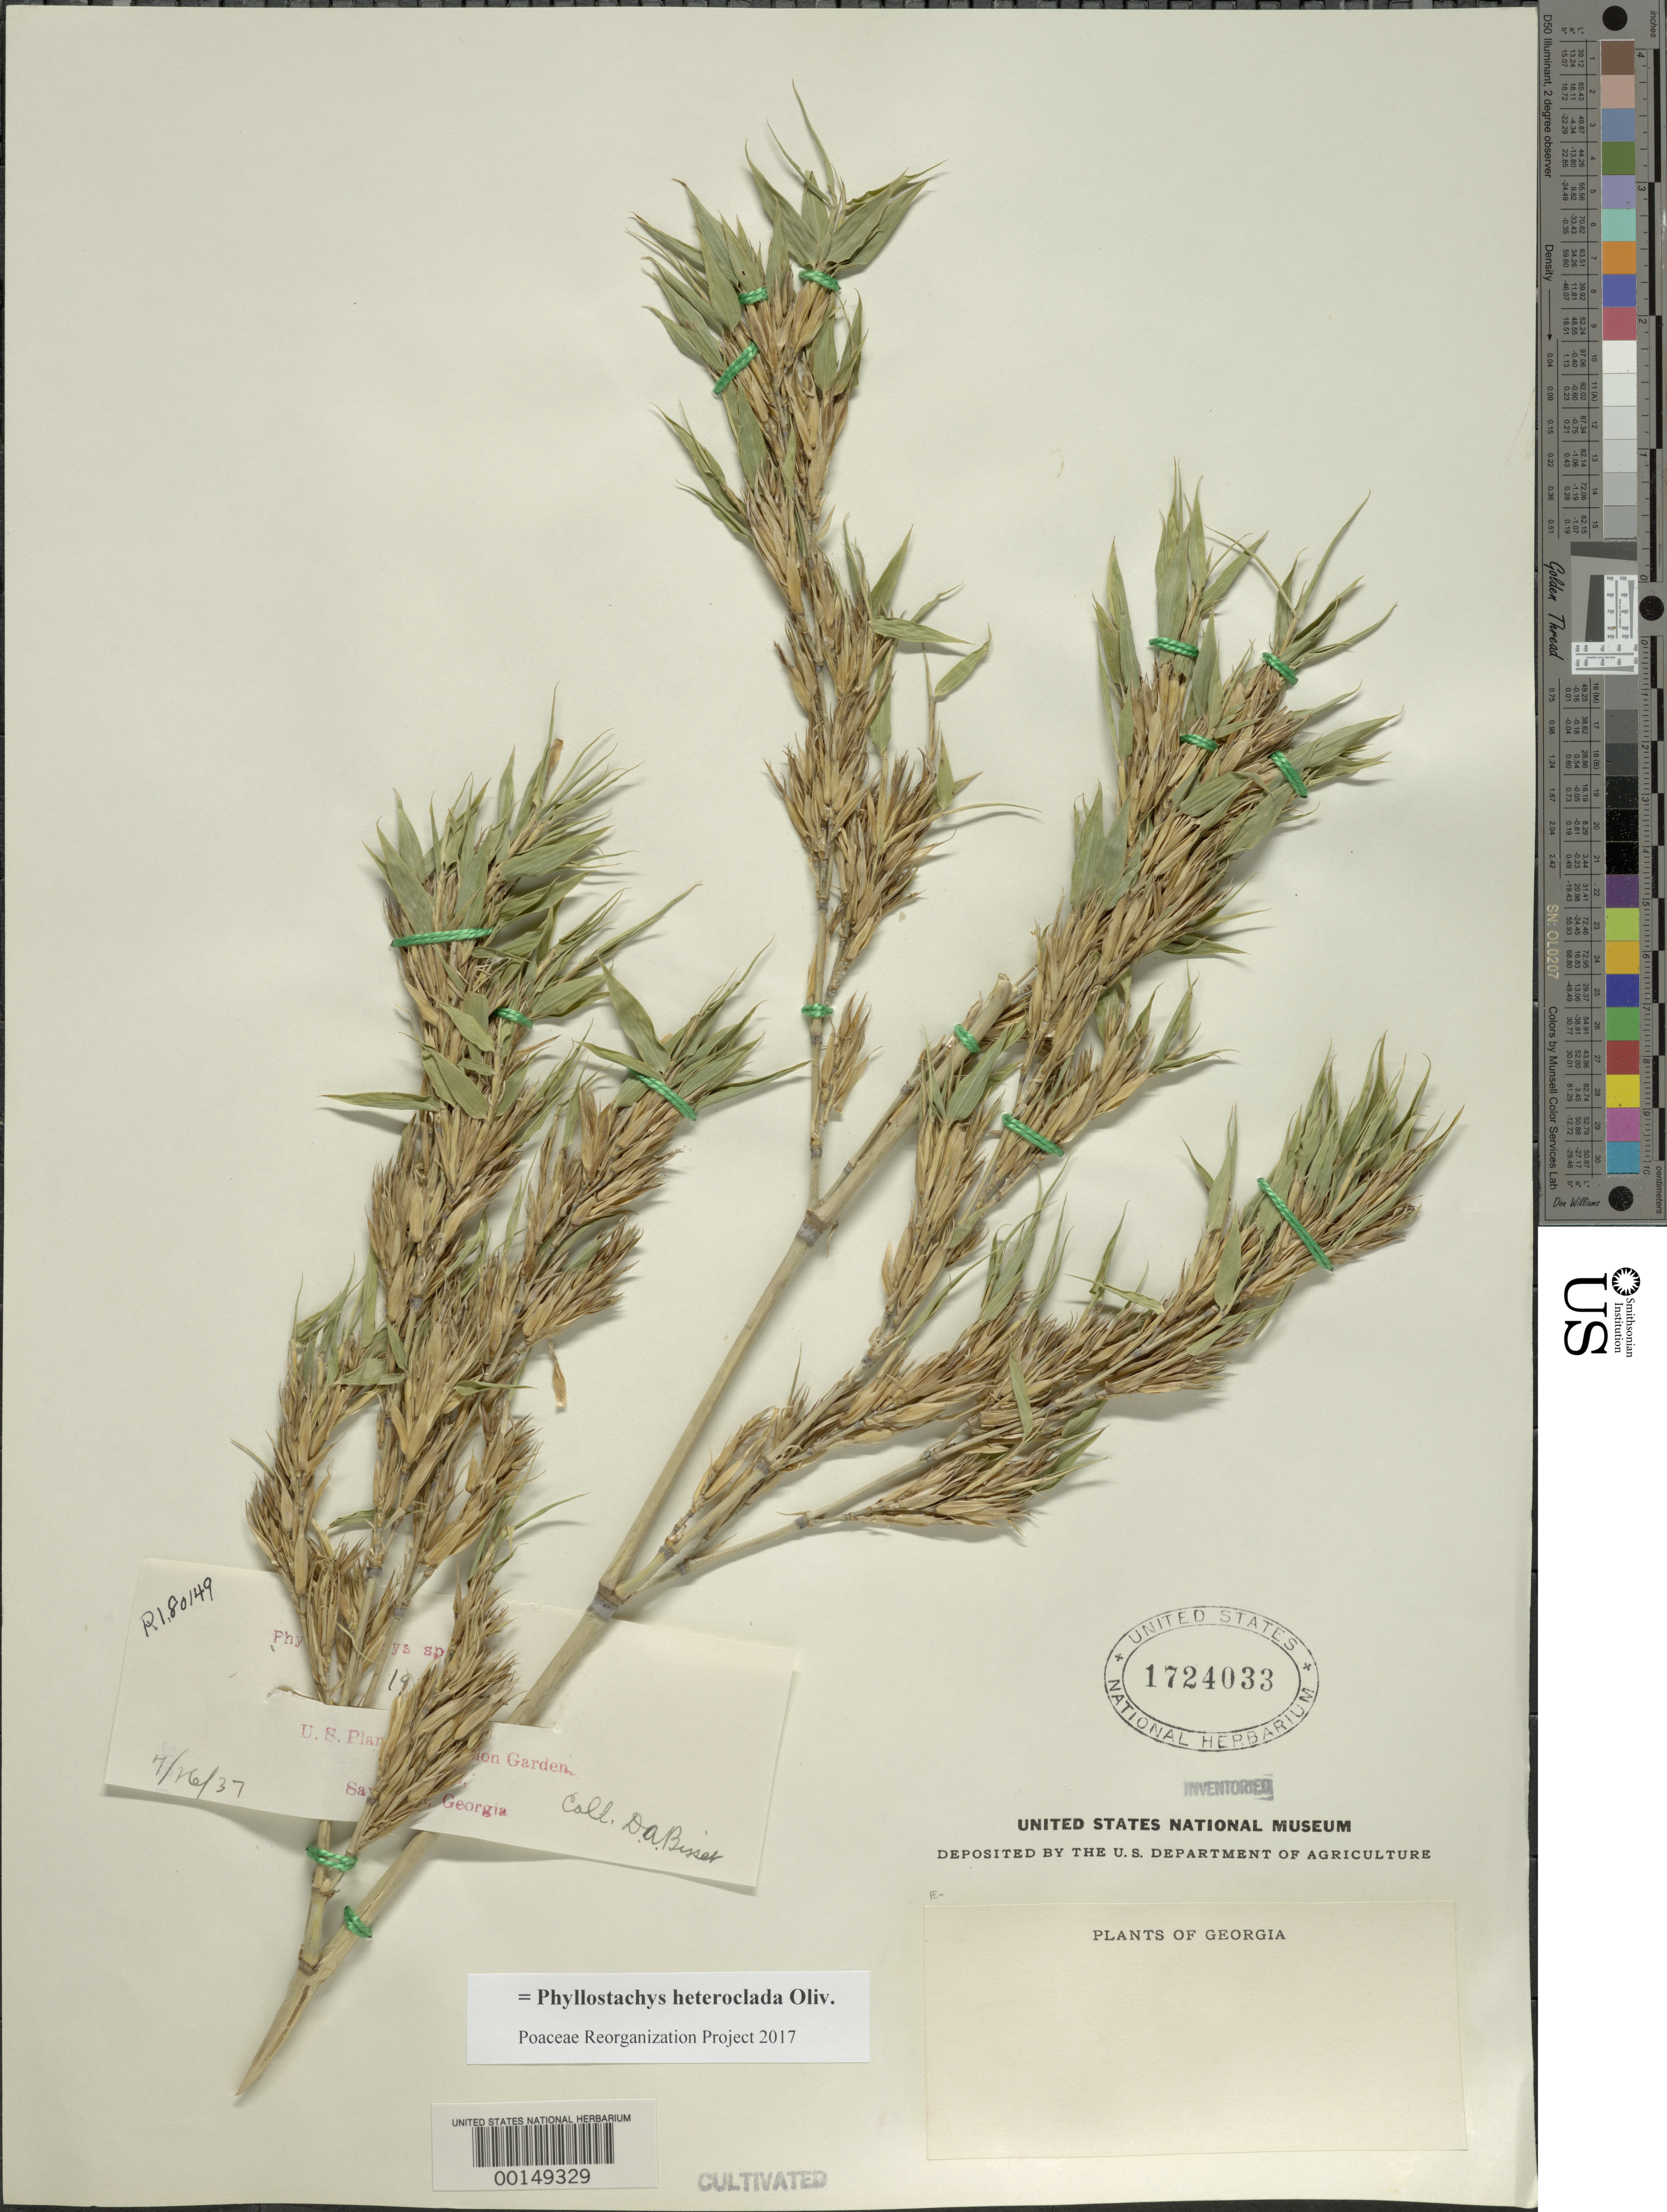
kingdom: Plantae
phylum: Tracheophyta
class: Liliopsida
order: Poales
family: Poaceae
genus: Phyllostachys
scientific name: Phyllostachys heteroclada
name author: Oliv.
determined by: Poaceae Reorganization Project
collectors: D. Bisset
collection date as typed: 16 Apr 1937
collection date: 1937-04-16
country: United States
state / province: Georgia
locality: Savannah, u.s.p.i. garden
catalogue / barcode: US 1724033